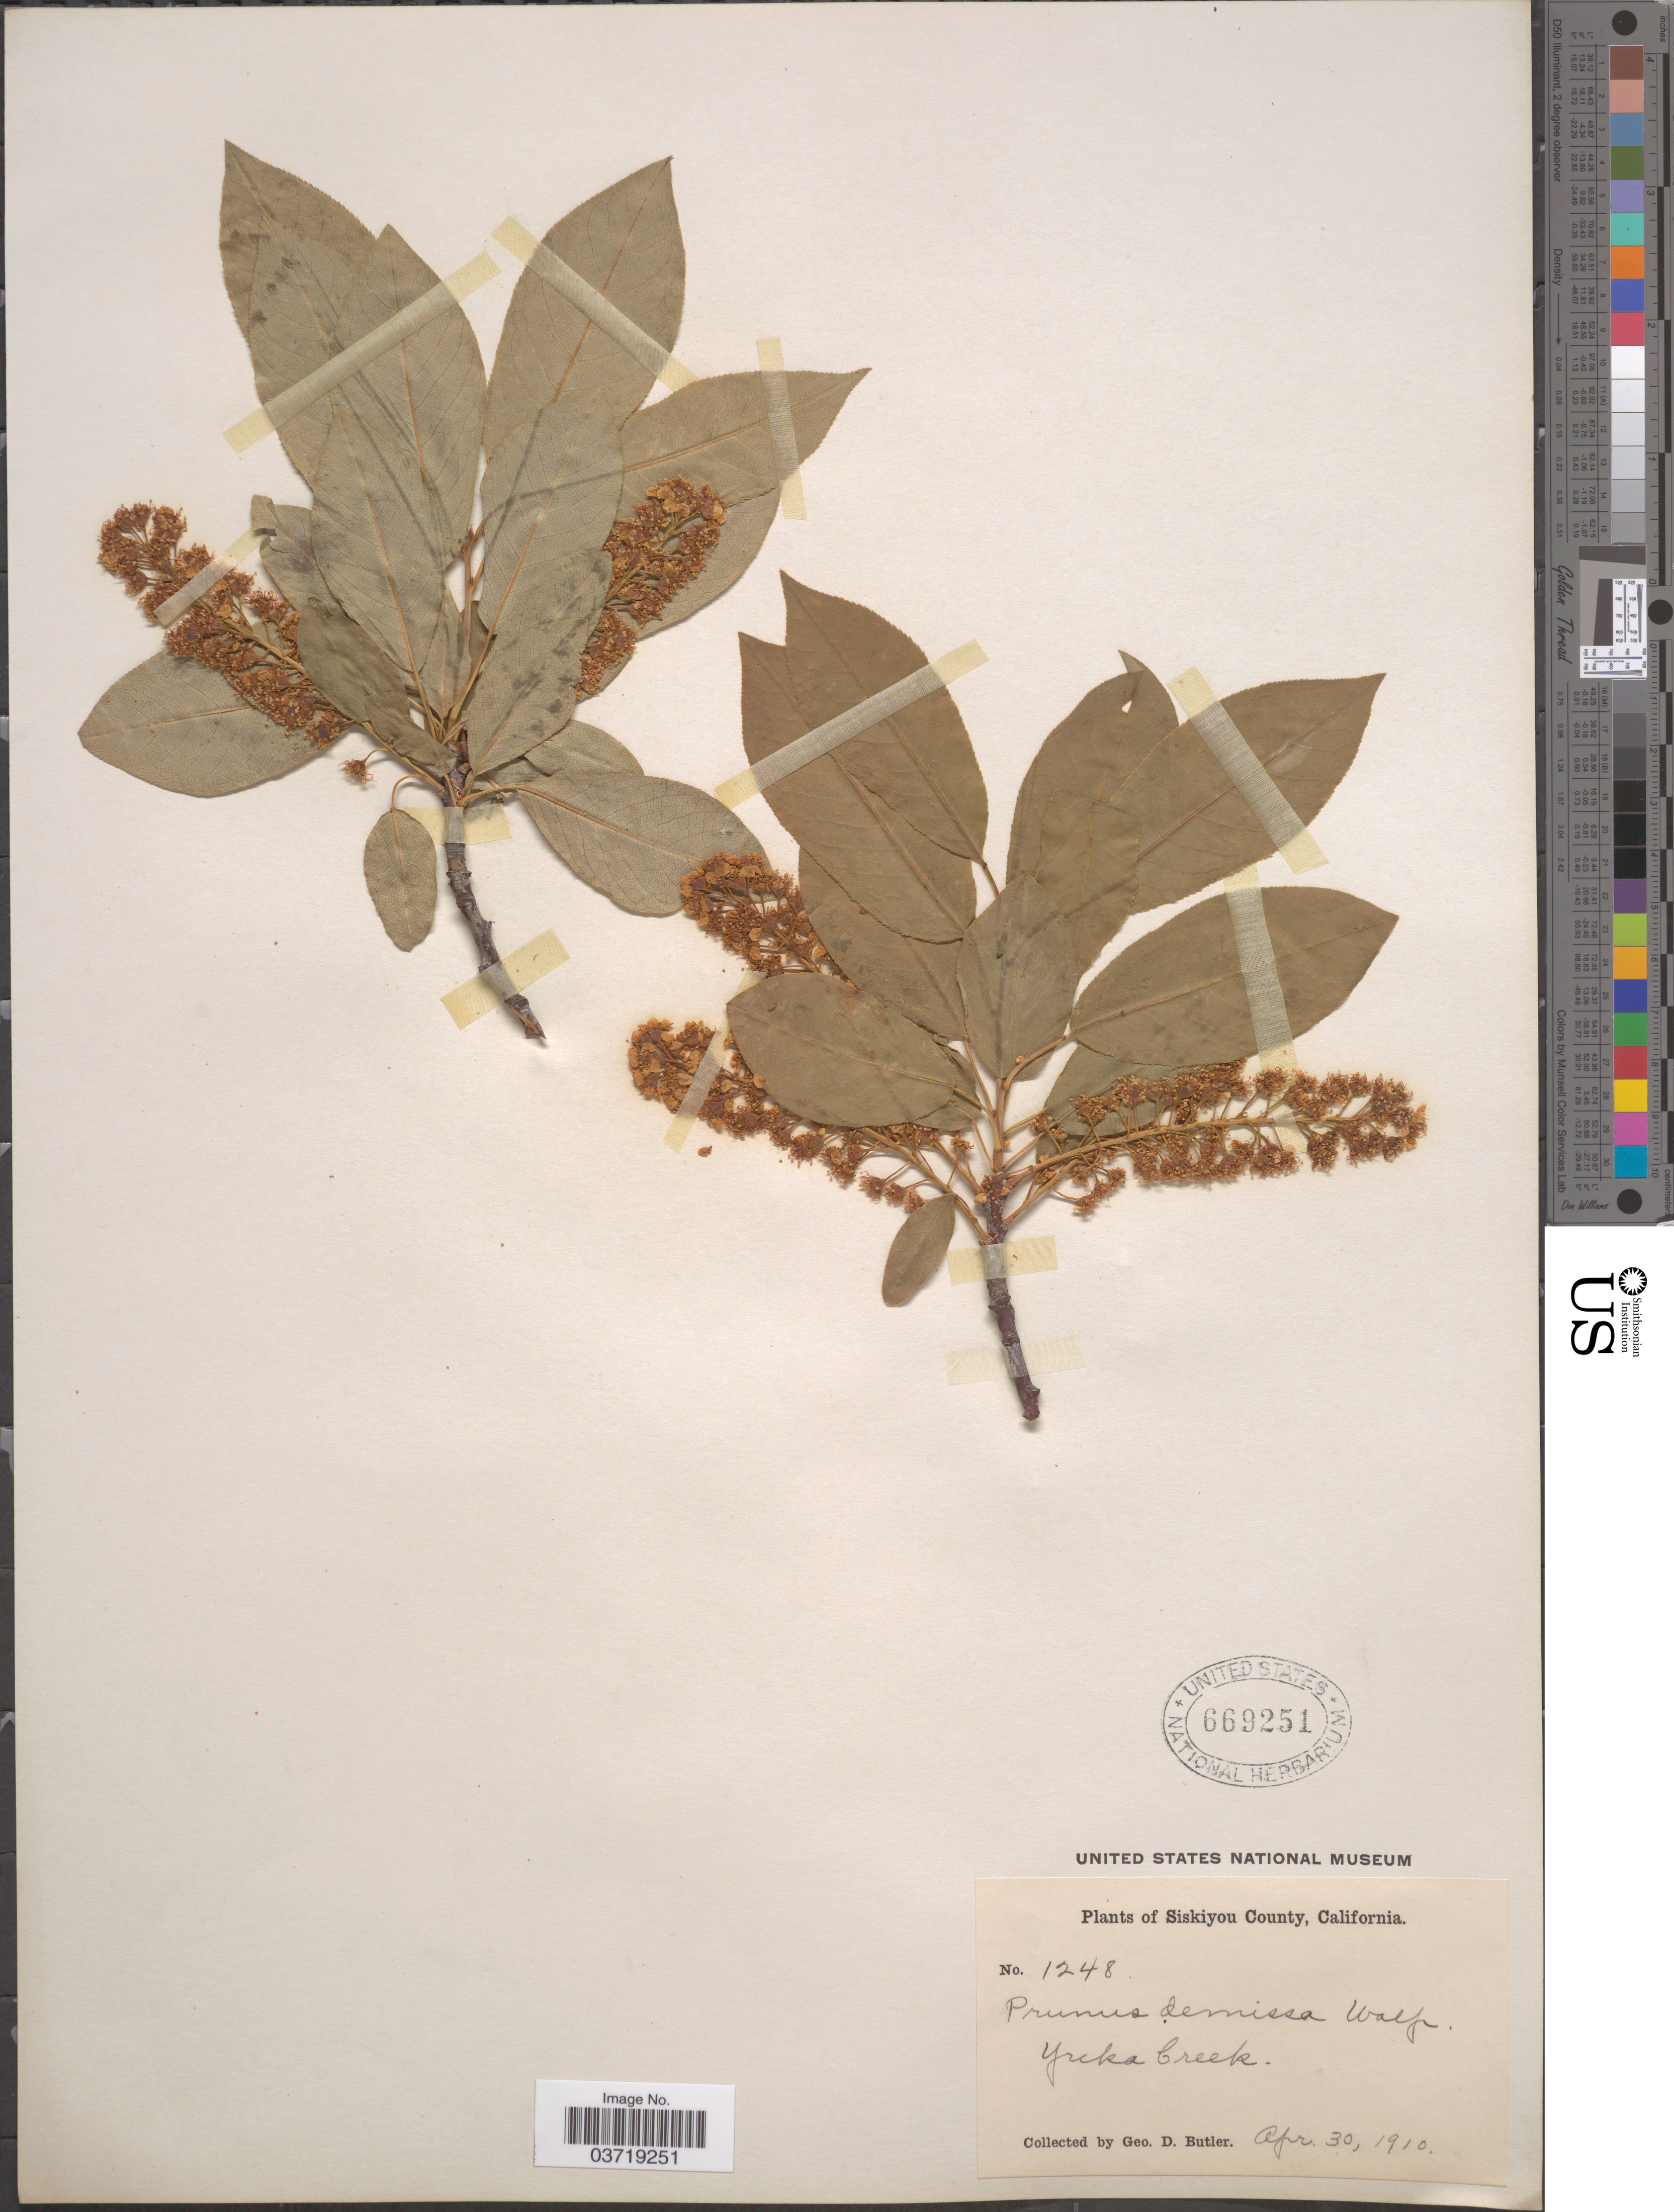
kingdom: Plantae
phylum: Tracheophyta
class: Magnoliopsida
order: Rosales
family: Rosaceae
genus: Prunus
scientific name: Prunus virginiana var. demissa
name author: (Nutt.) Torr.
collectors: G. D. Butler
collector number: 1248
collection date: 1910-04-30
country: United States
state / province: California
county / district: Siskiyou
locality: Siskiyou County. Yreka Creek.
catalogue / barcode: US 669251